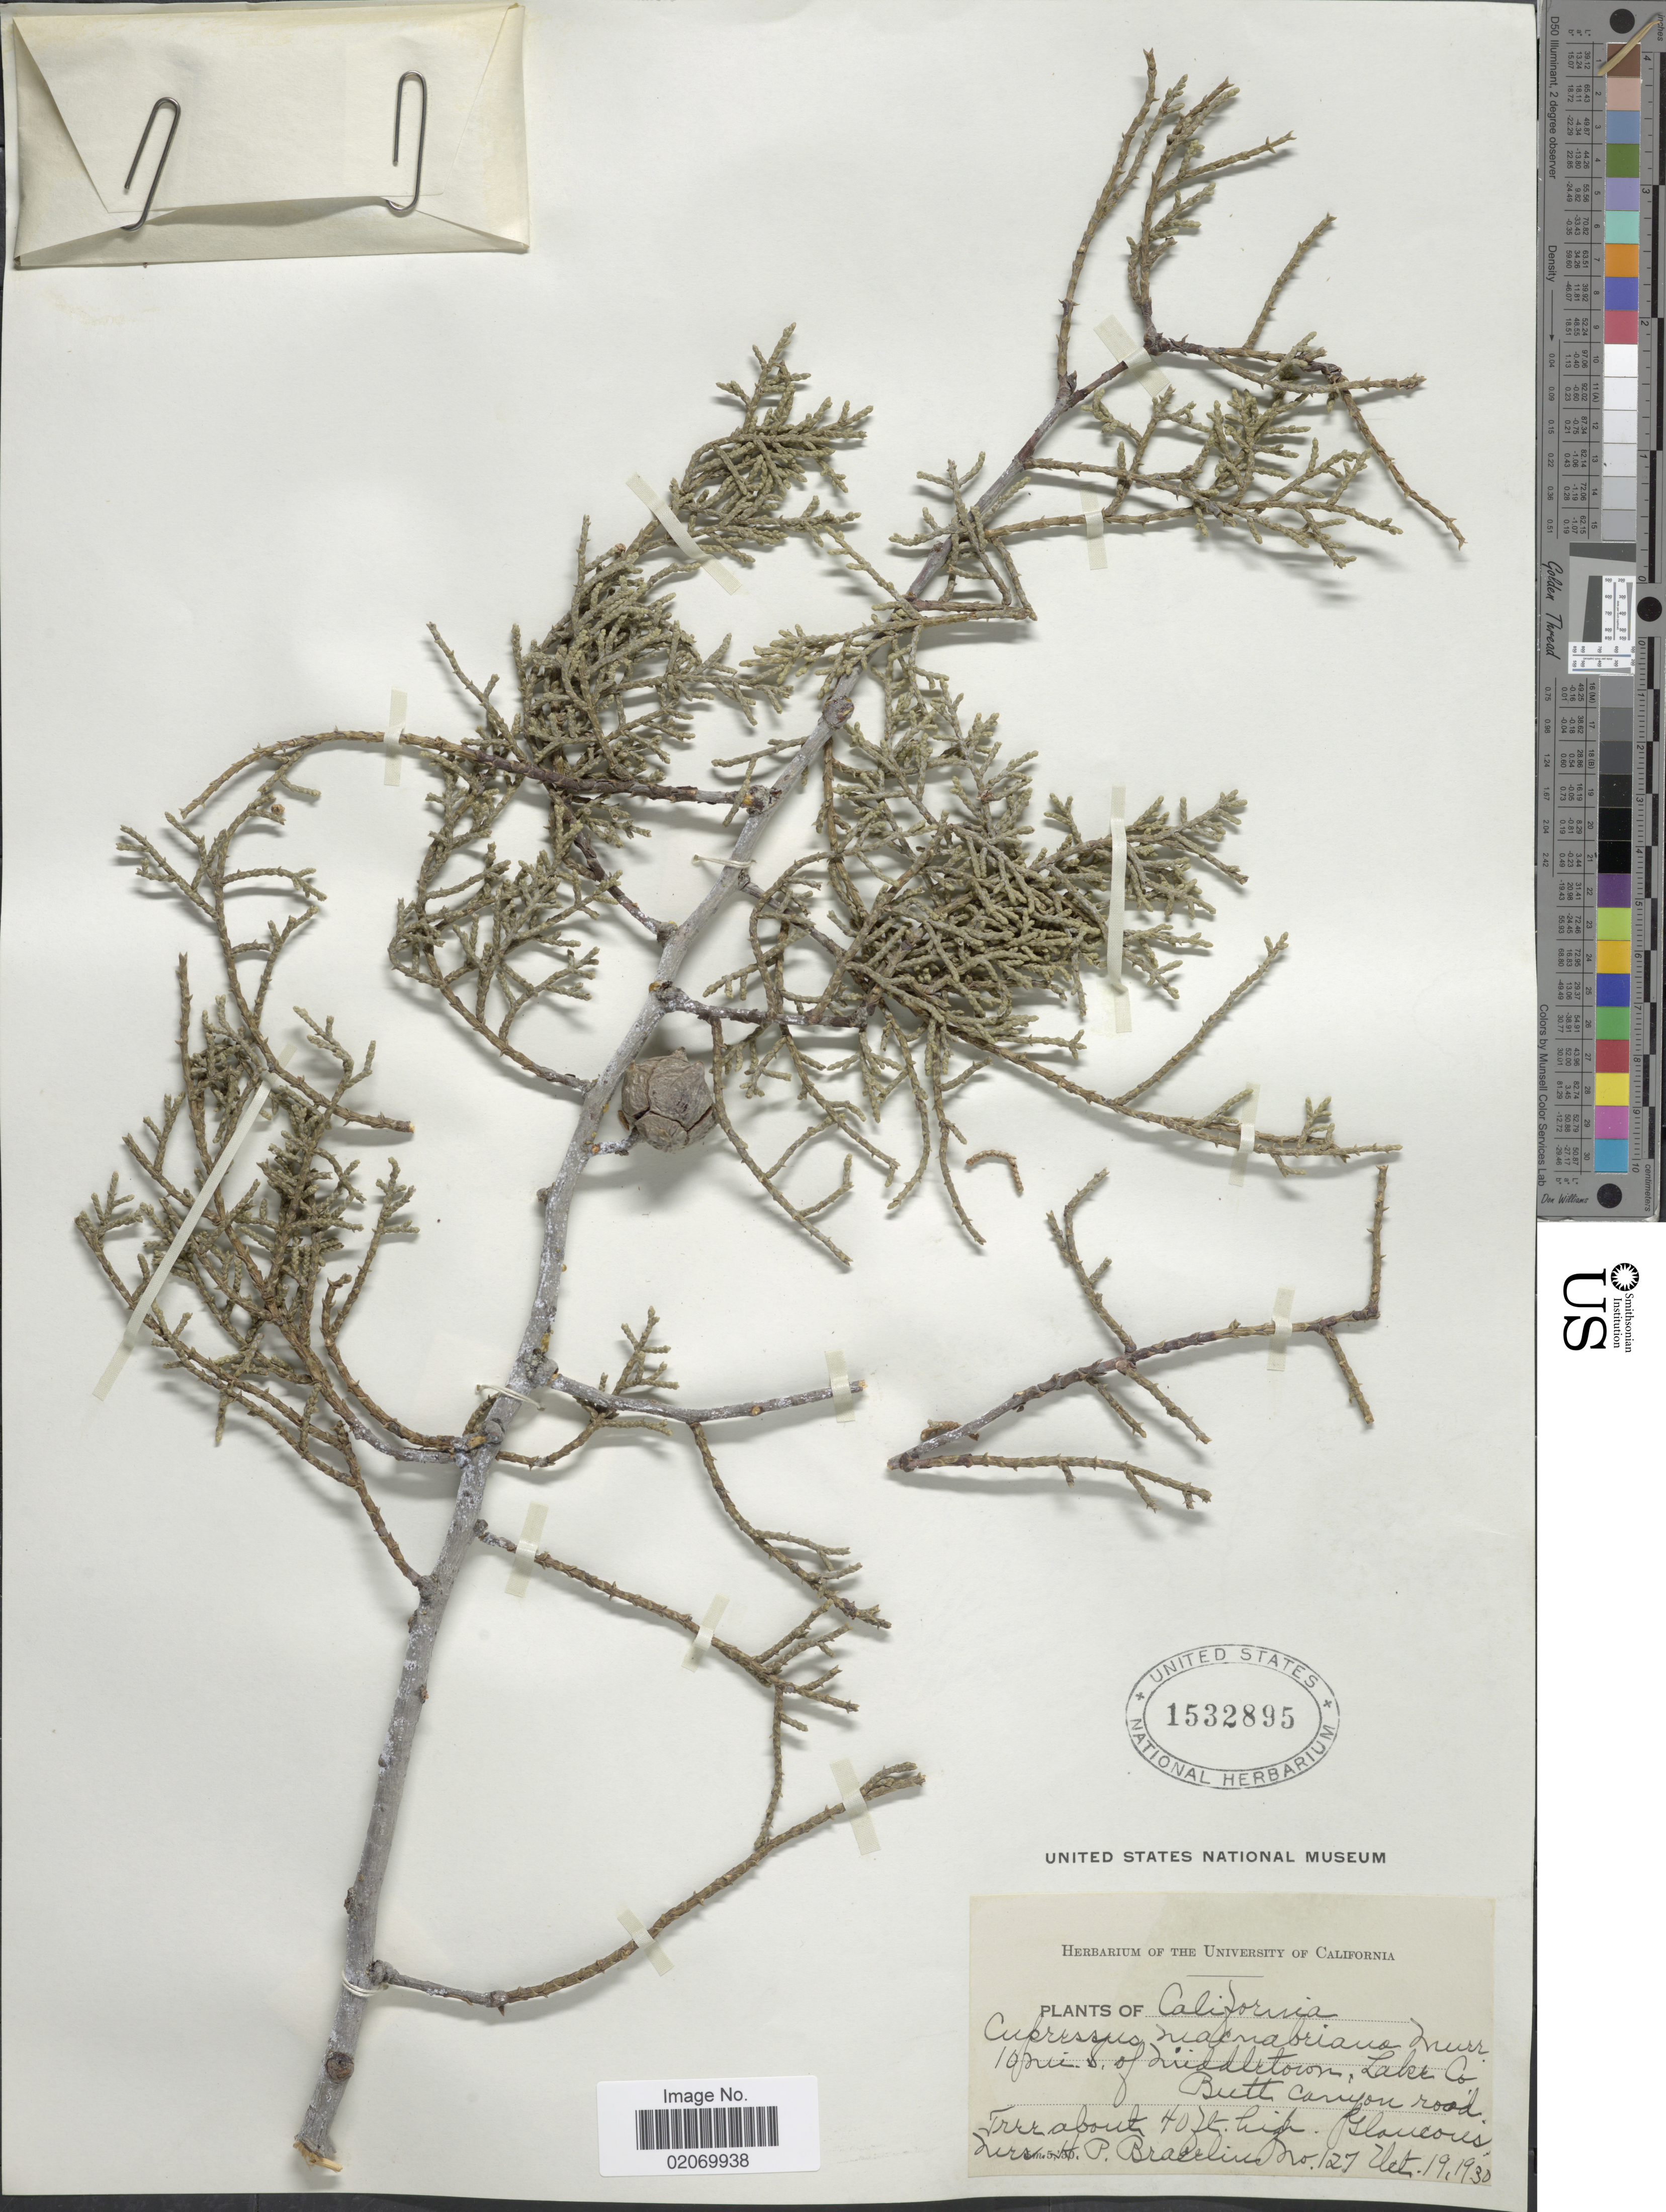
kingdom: Plantae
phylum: Tracheophyta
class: Pinopsida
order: Pinales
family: Cupressaceae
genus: Hesperocyparis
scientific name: Hesperocyparis macnabiana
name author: (A. Murray) Bartel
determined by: (US) Smithsonian Institution - National Museum of Natural History - Department of Botany (UNITED STATES)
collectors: H. Bracelin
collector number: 127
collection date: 1930-10-19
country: United States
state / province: California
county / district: Lake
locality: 10 mi S of Middletown, Lake Co, Butte Canyon oad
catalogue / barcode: US 1532895